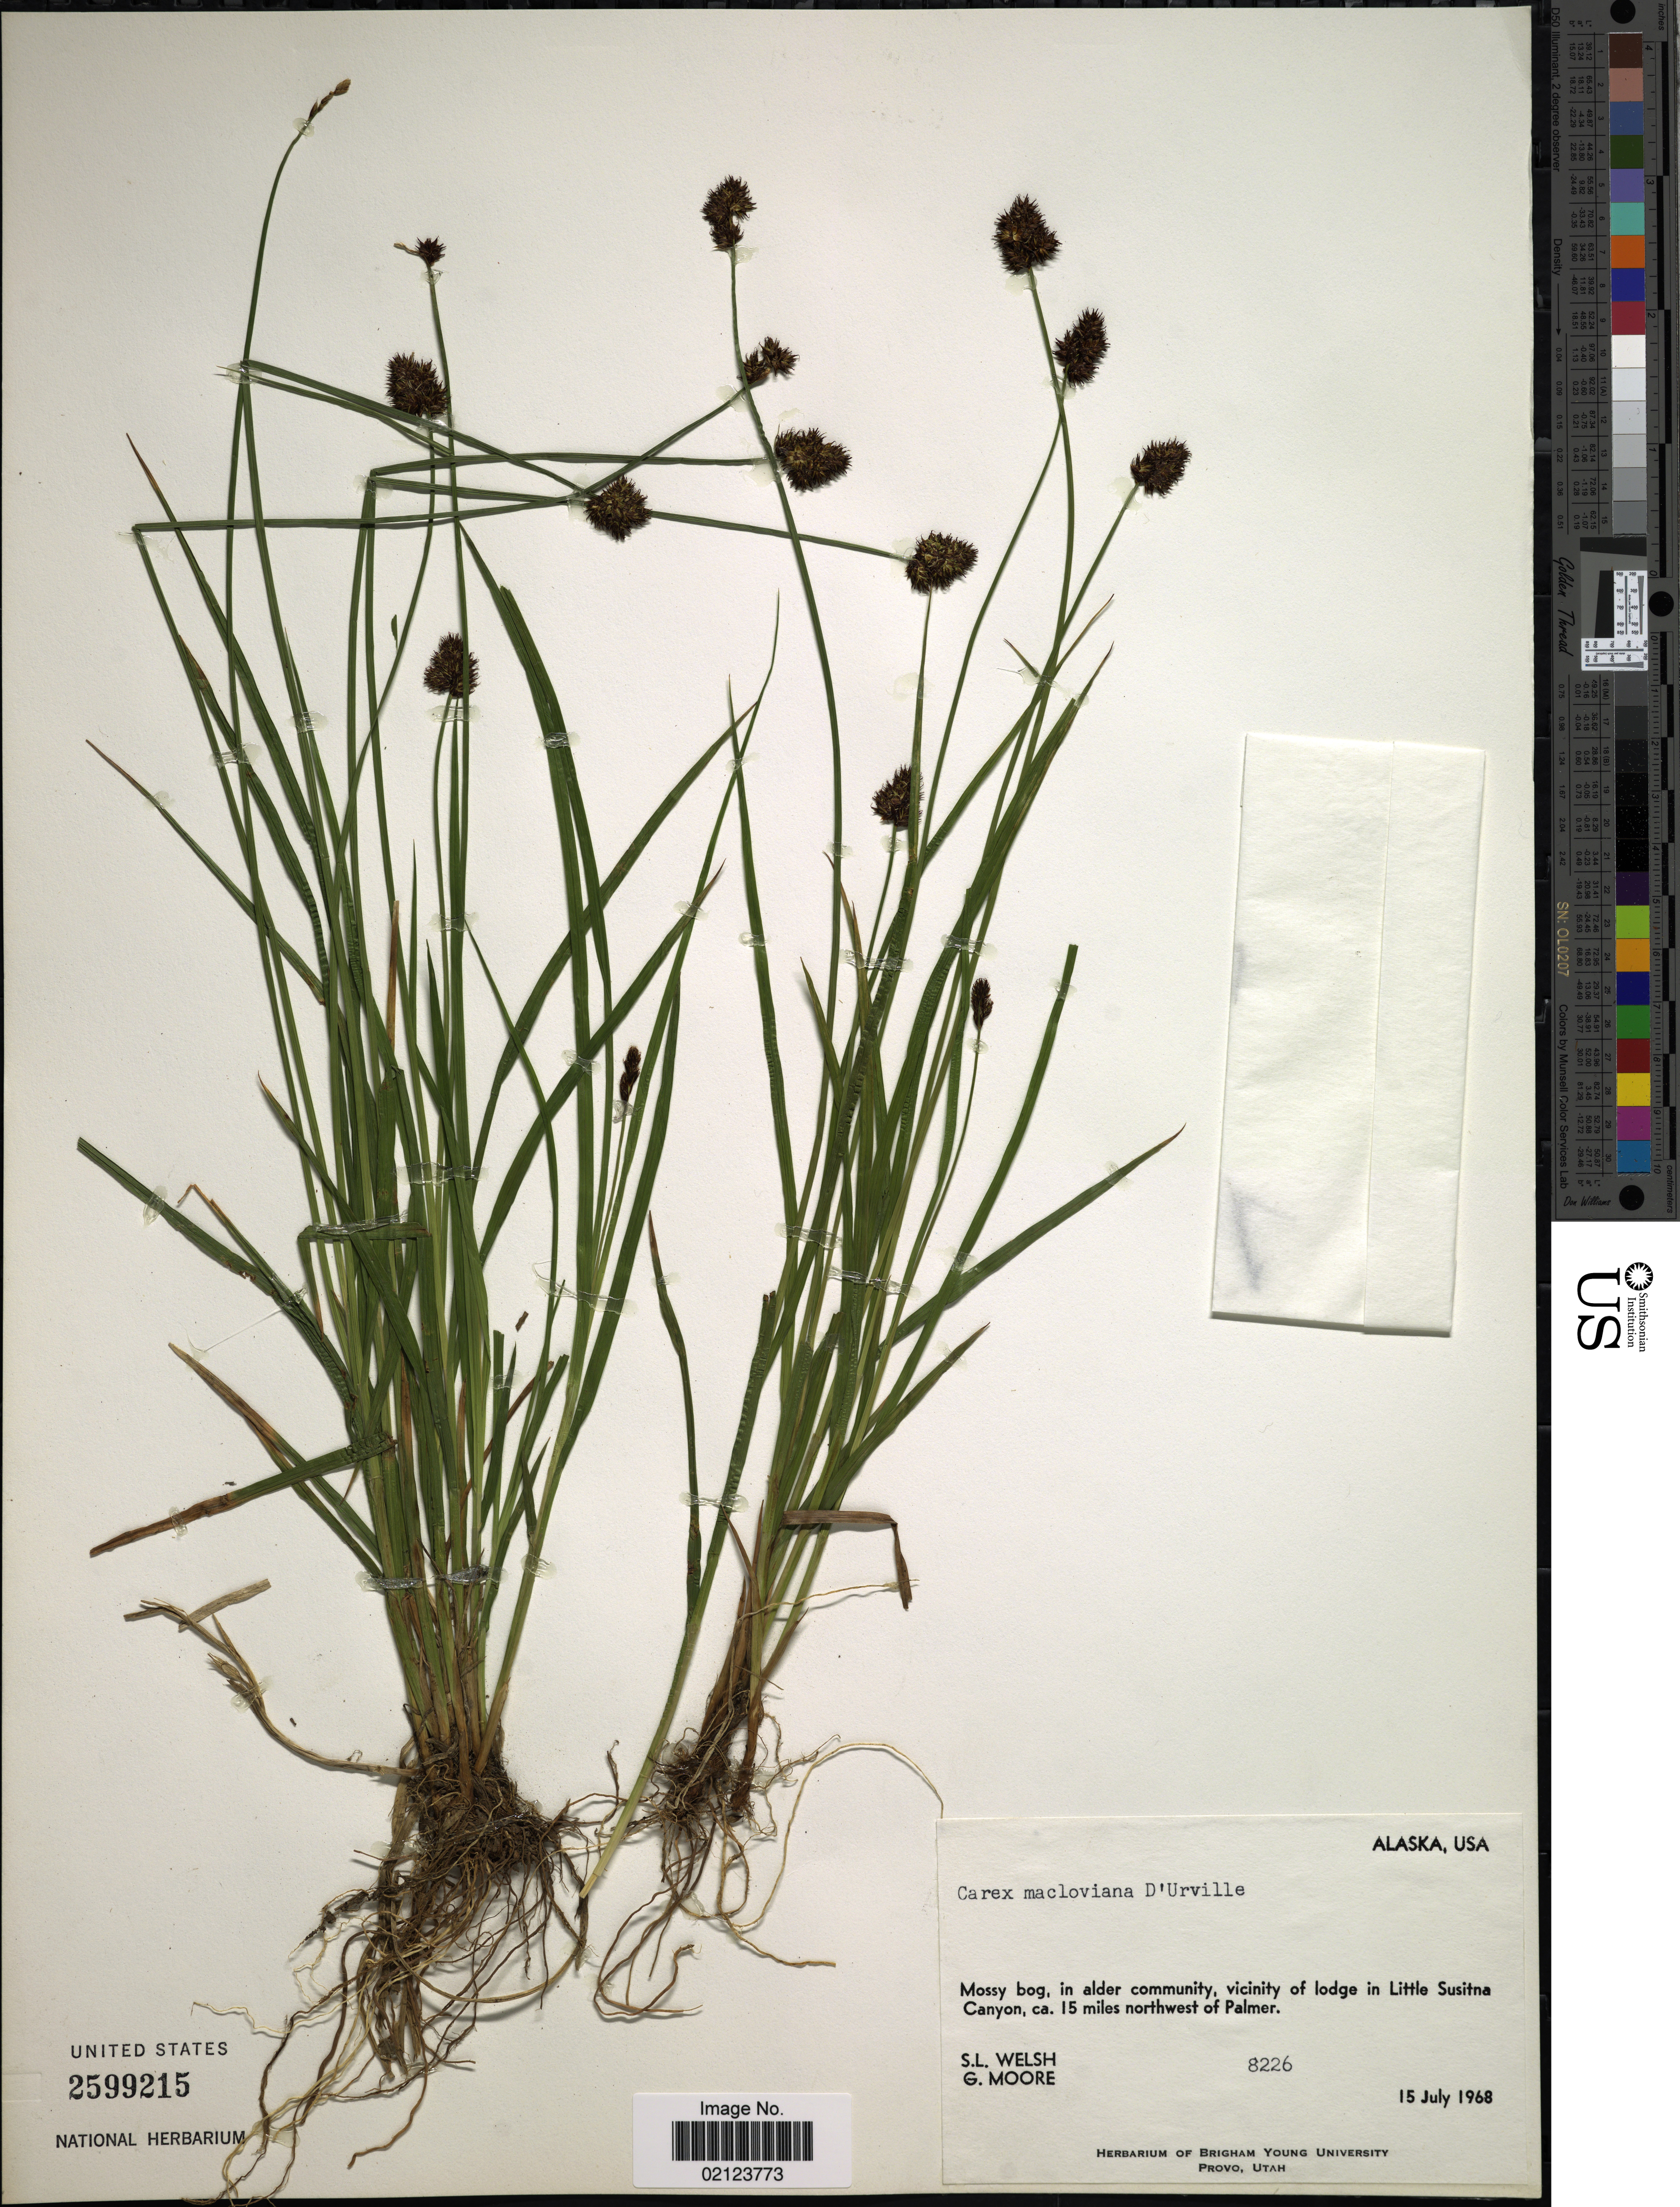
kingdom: Plantae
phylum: Tracheophyta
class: Liliopsida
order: Poales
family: Cyperaceae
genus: Carex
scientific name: Carex macloviana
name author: d'Urv.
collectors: S. Welsh & G. Moore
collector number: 8226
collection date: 1968-07-15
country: United States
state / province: Alaska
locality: Mossy bog, in alder community, vicinity of lodge in Little Susitna Canyon, ca. 15 miles northwest of Palmer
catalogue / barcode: US 2599215